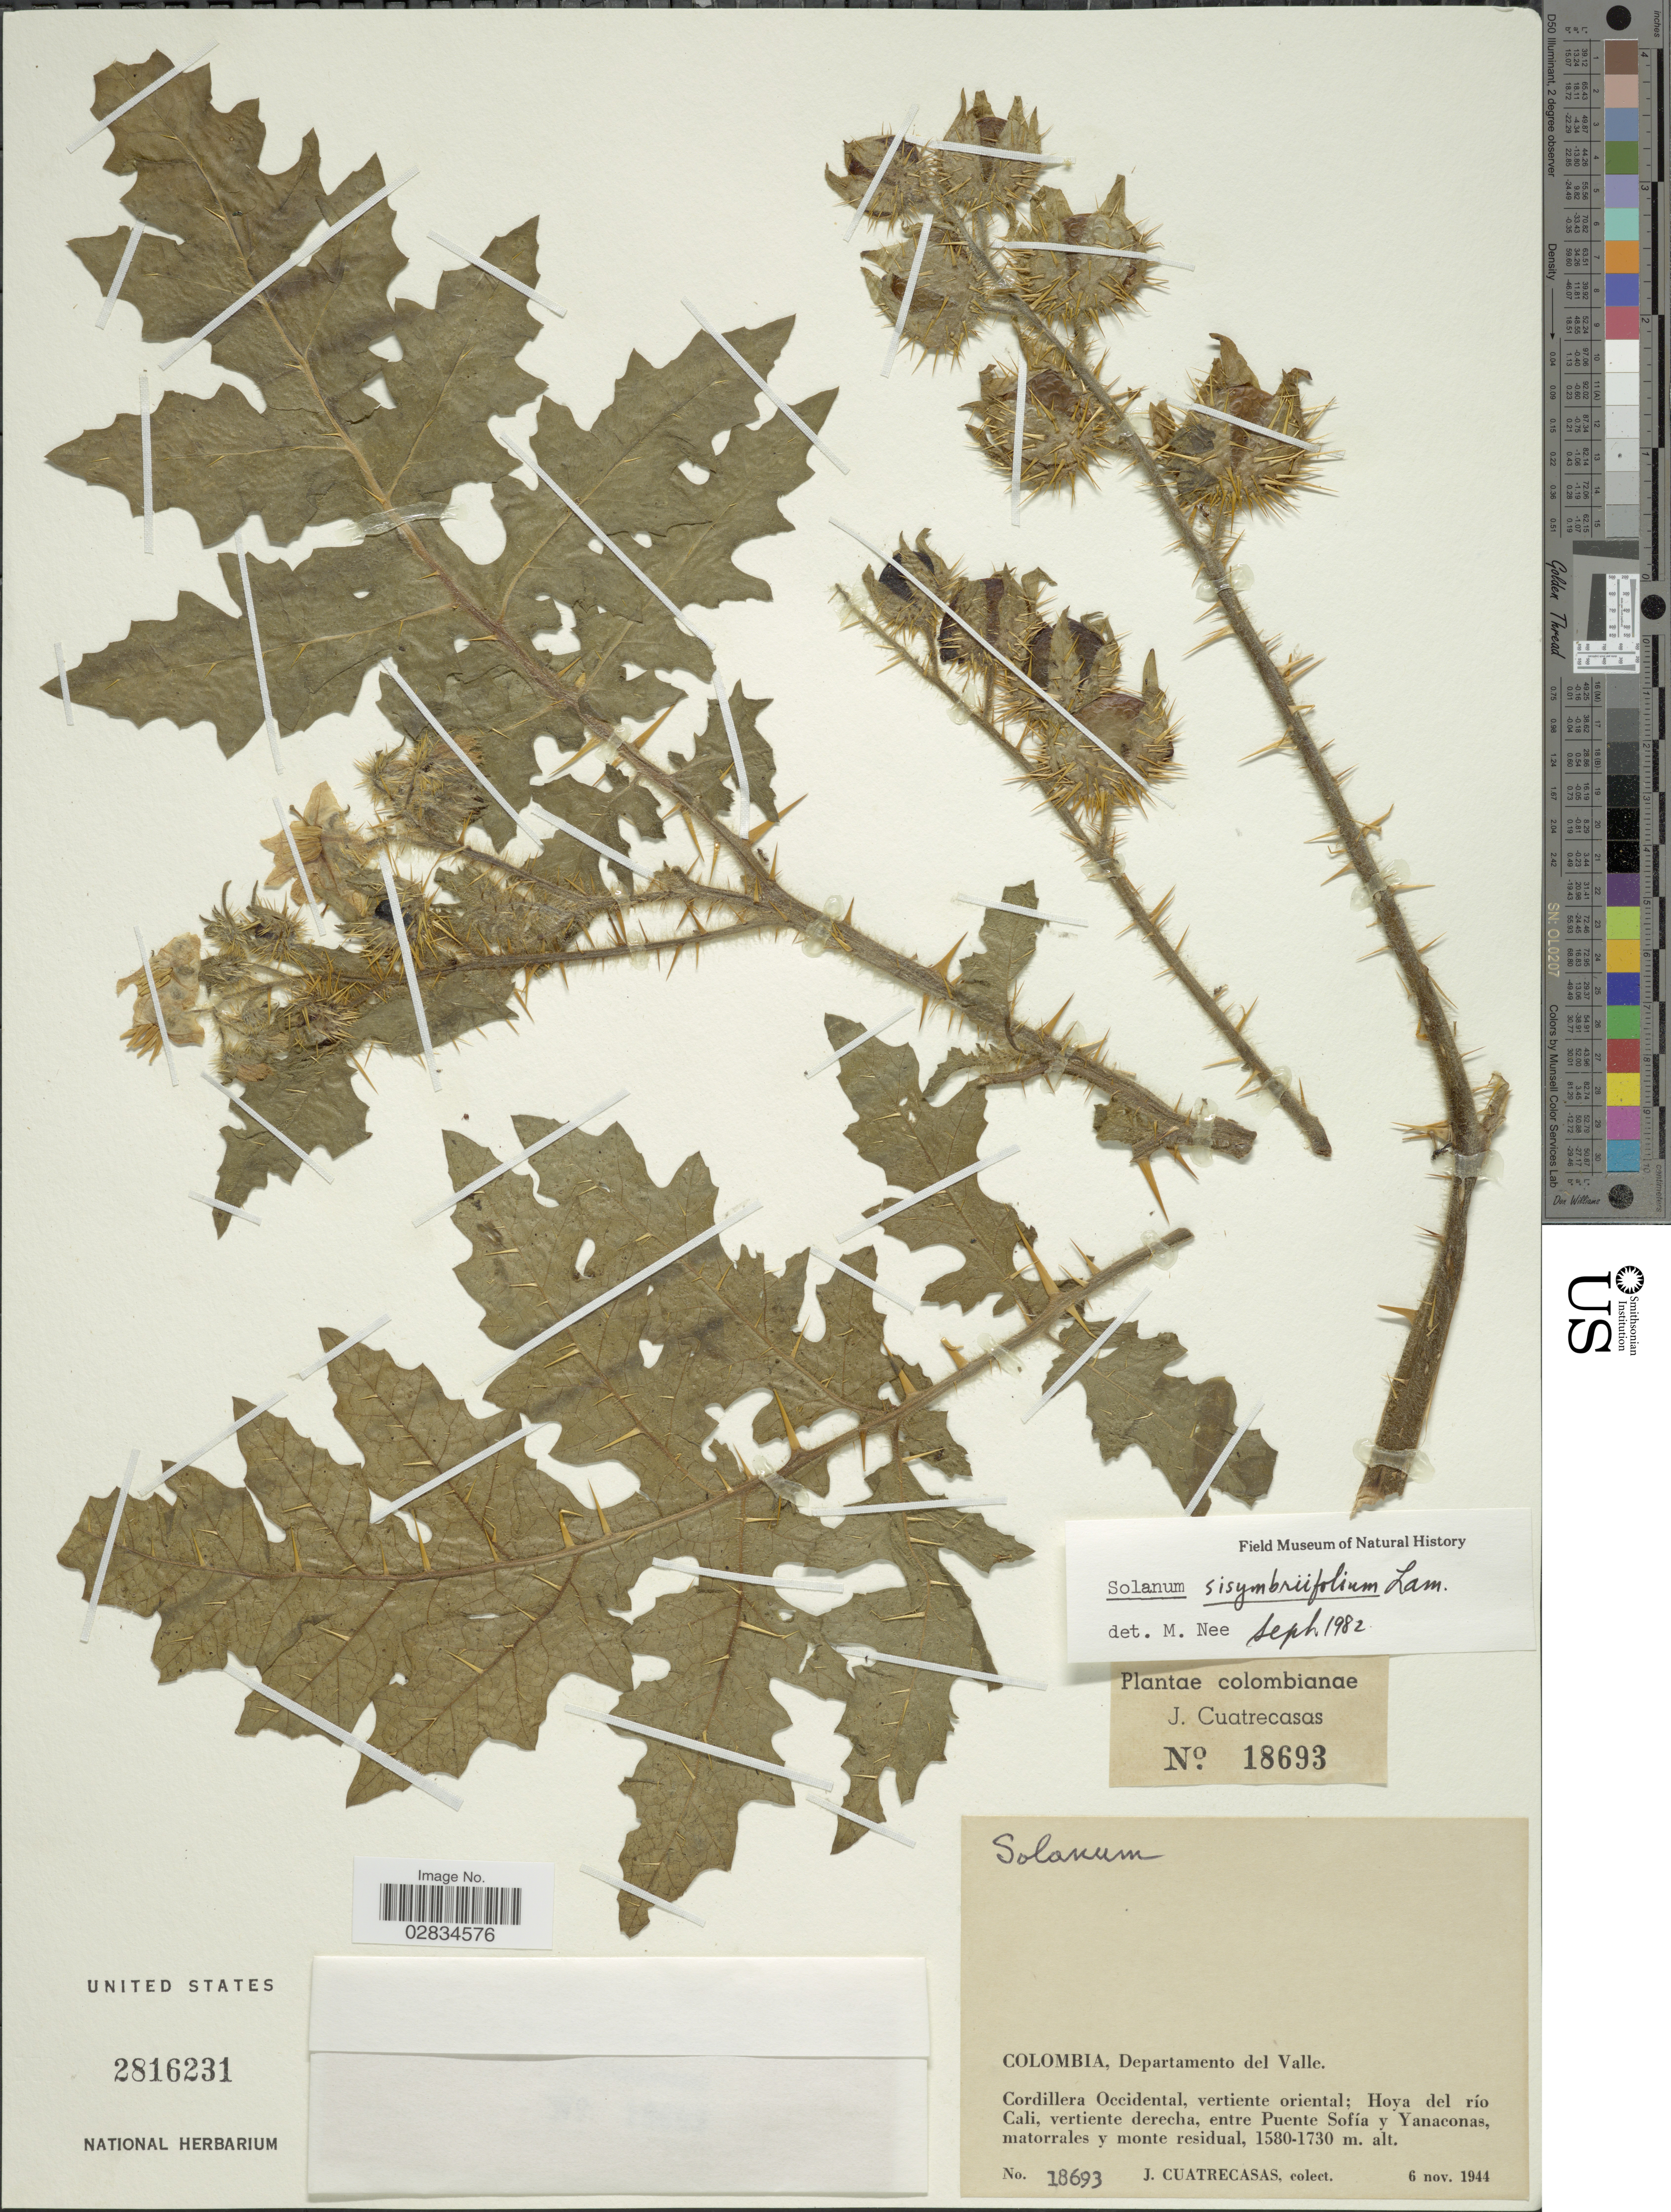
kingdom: Plantae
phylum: Tracheophyta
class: Magnoliopsida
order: Solanales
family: Solanaceae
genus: Solanum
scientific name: Solanum sisymbriifolium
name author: Lam.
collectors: J. Cuatrecasas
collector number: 18693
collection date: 1944-11-06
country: Colombia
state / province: Valle del Cauca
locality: Departamento del Valle. Cordillera Occidental, vertiente oriental: Hoya del río Cali, vertiente derecha, entre Puente Sofía y Yanaconas, matorrales y monte residual.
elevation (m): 1580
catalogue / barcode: US 2816231